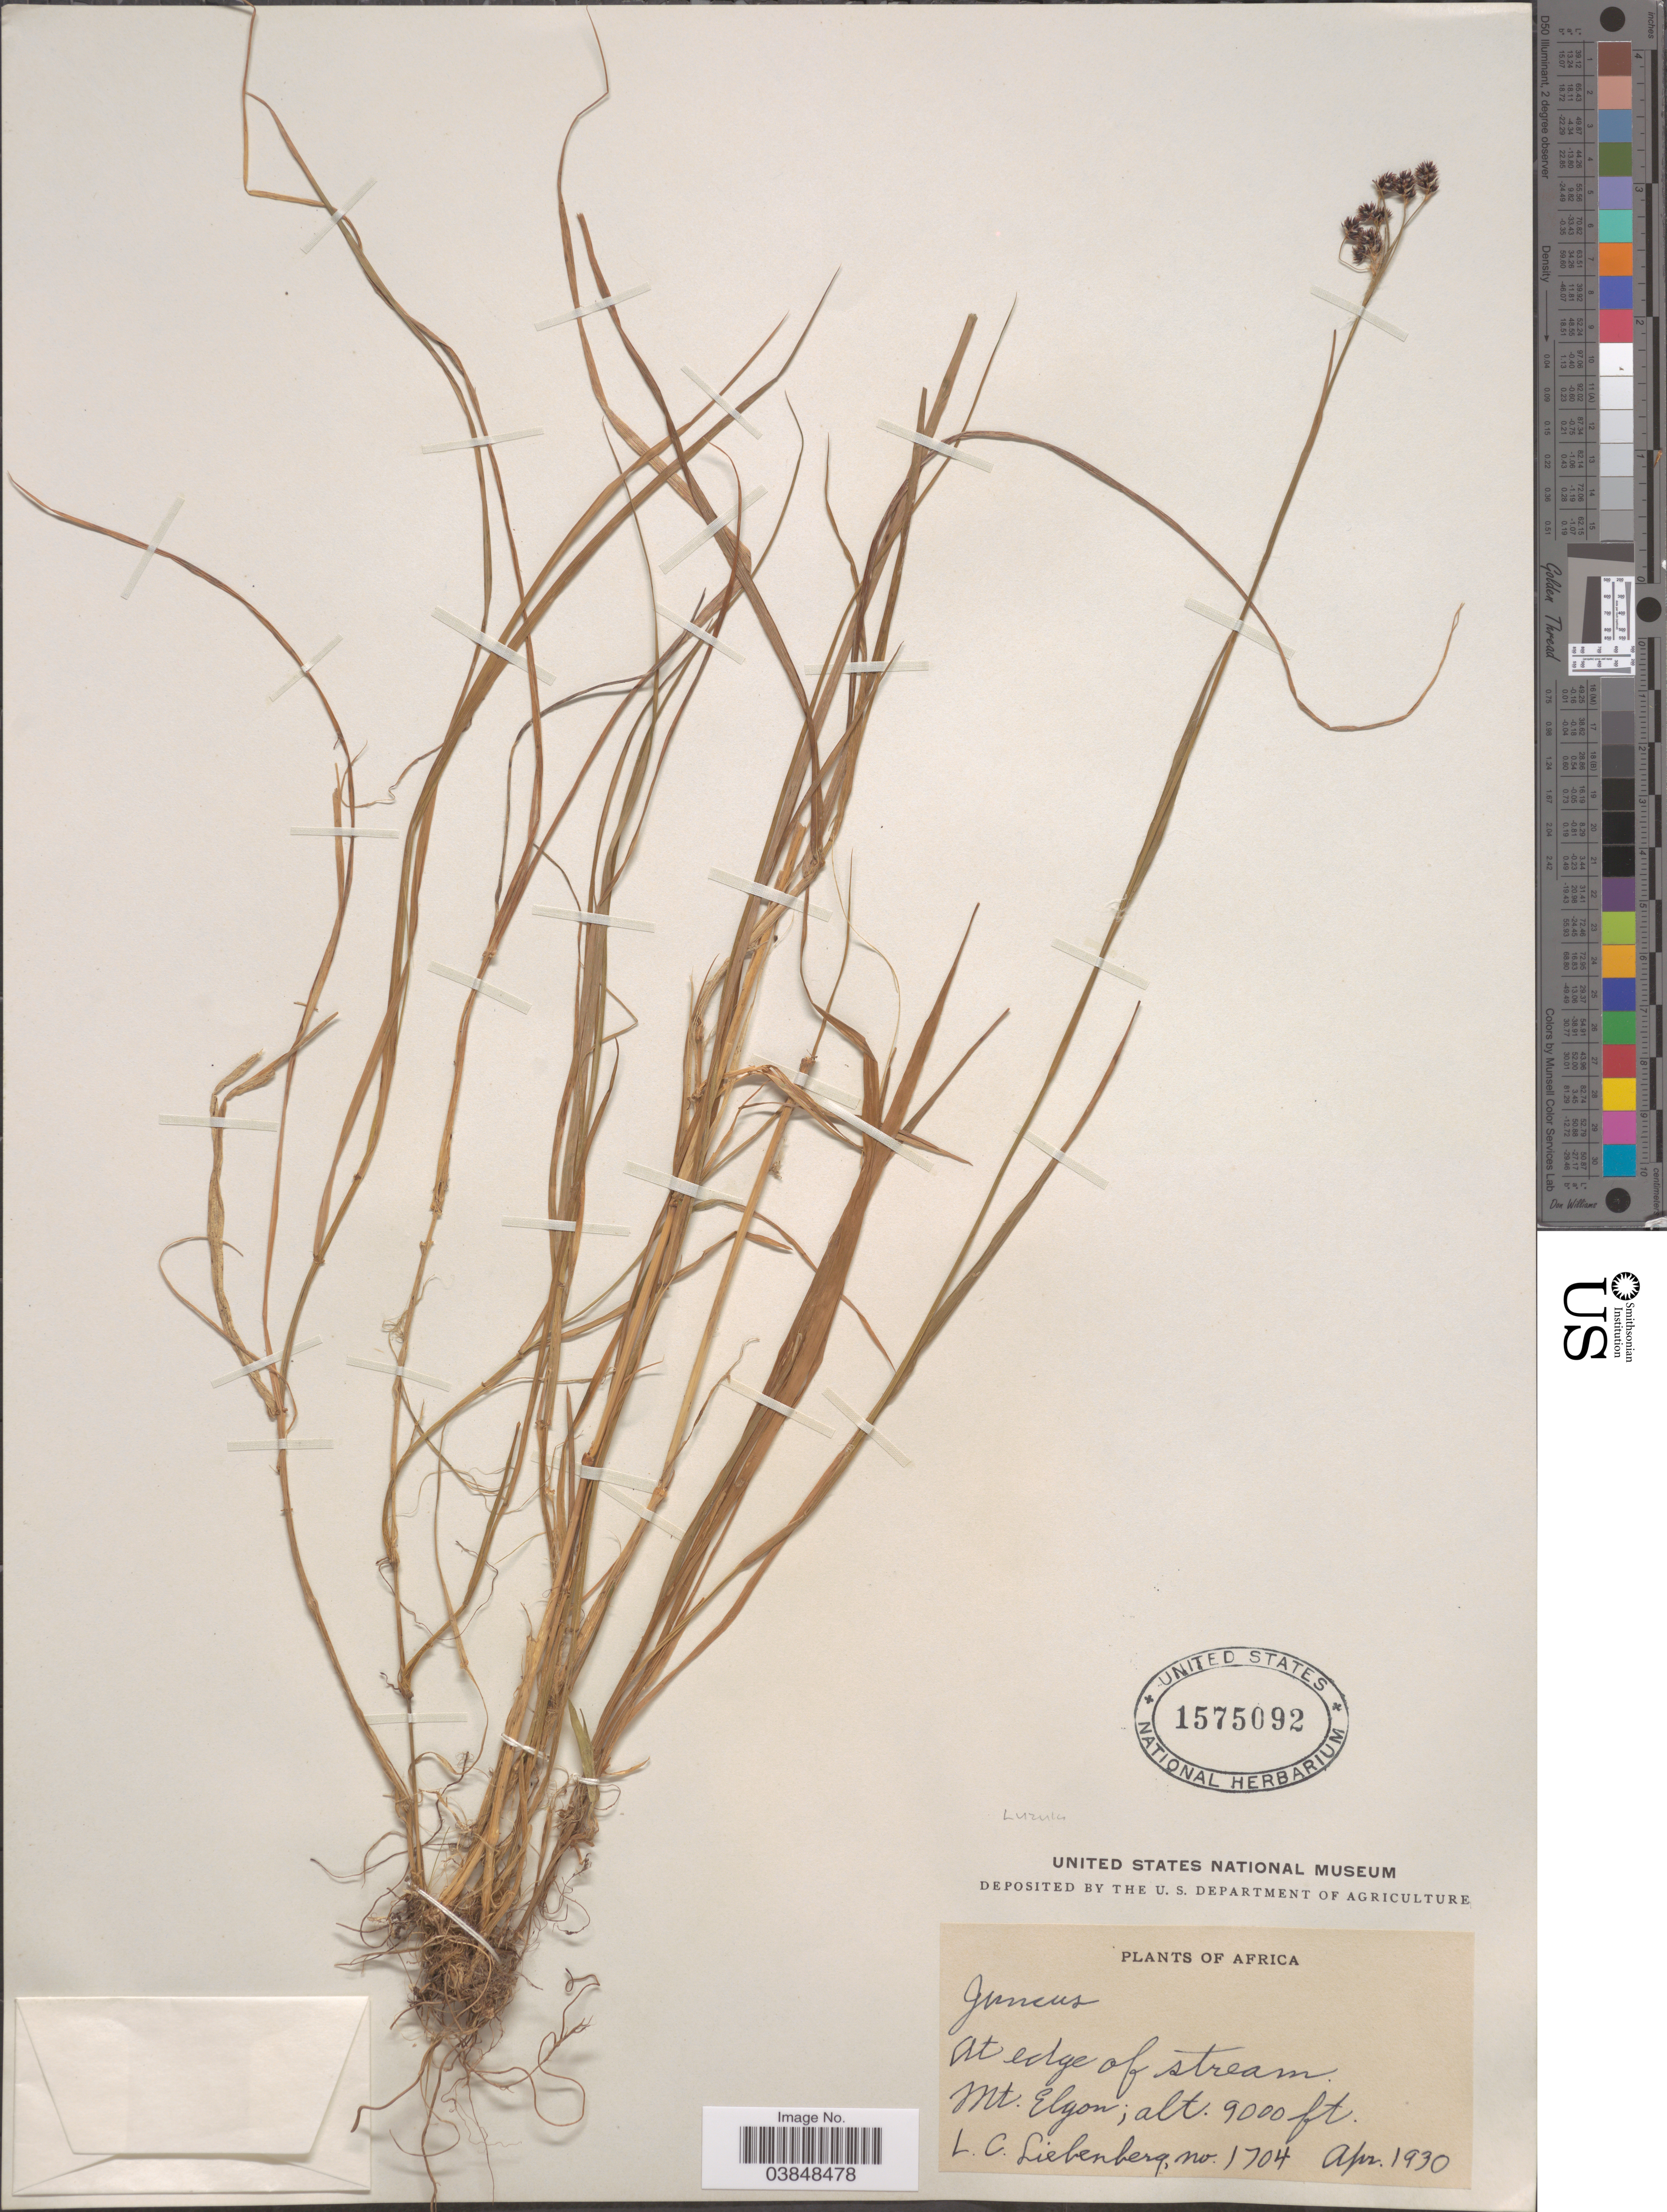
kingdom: Plantae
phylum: Tracheophyta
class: Liliopsida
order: Poales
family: Juncaceae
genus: Luzula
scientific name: Luzula sp.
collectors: L. Liebenberg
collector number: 1704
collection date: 1930-04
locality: Africa. At edge of stream. Mt. Elgon.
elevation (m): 2743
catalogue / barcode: US 1575092